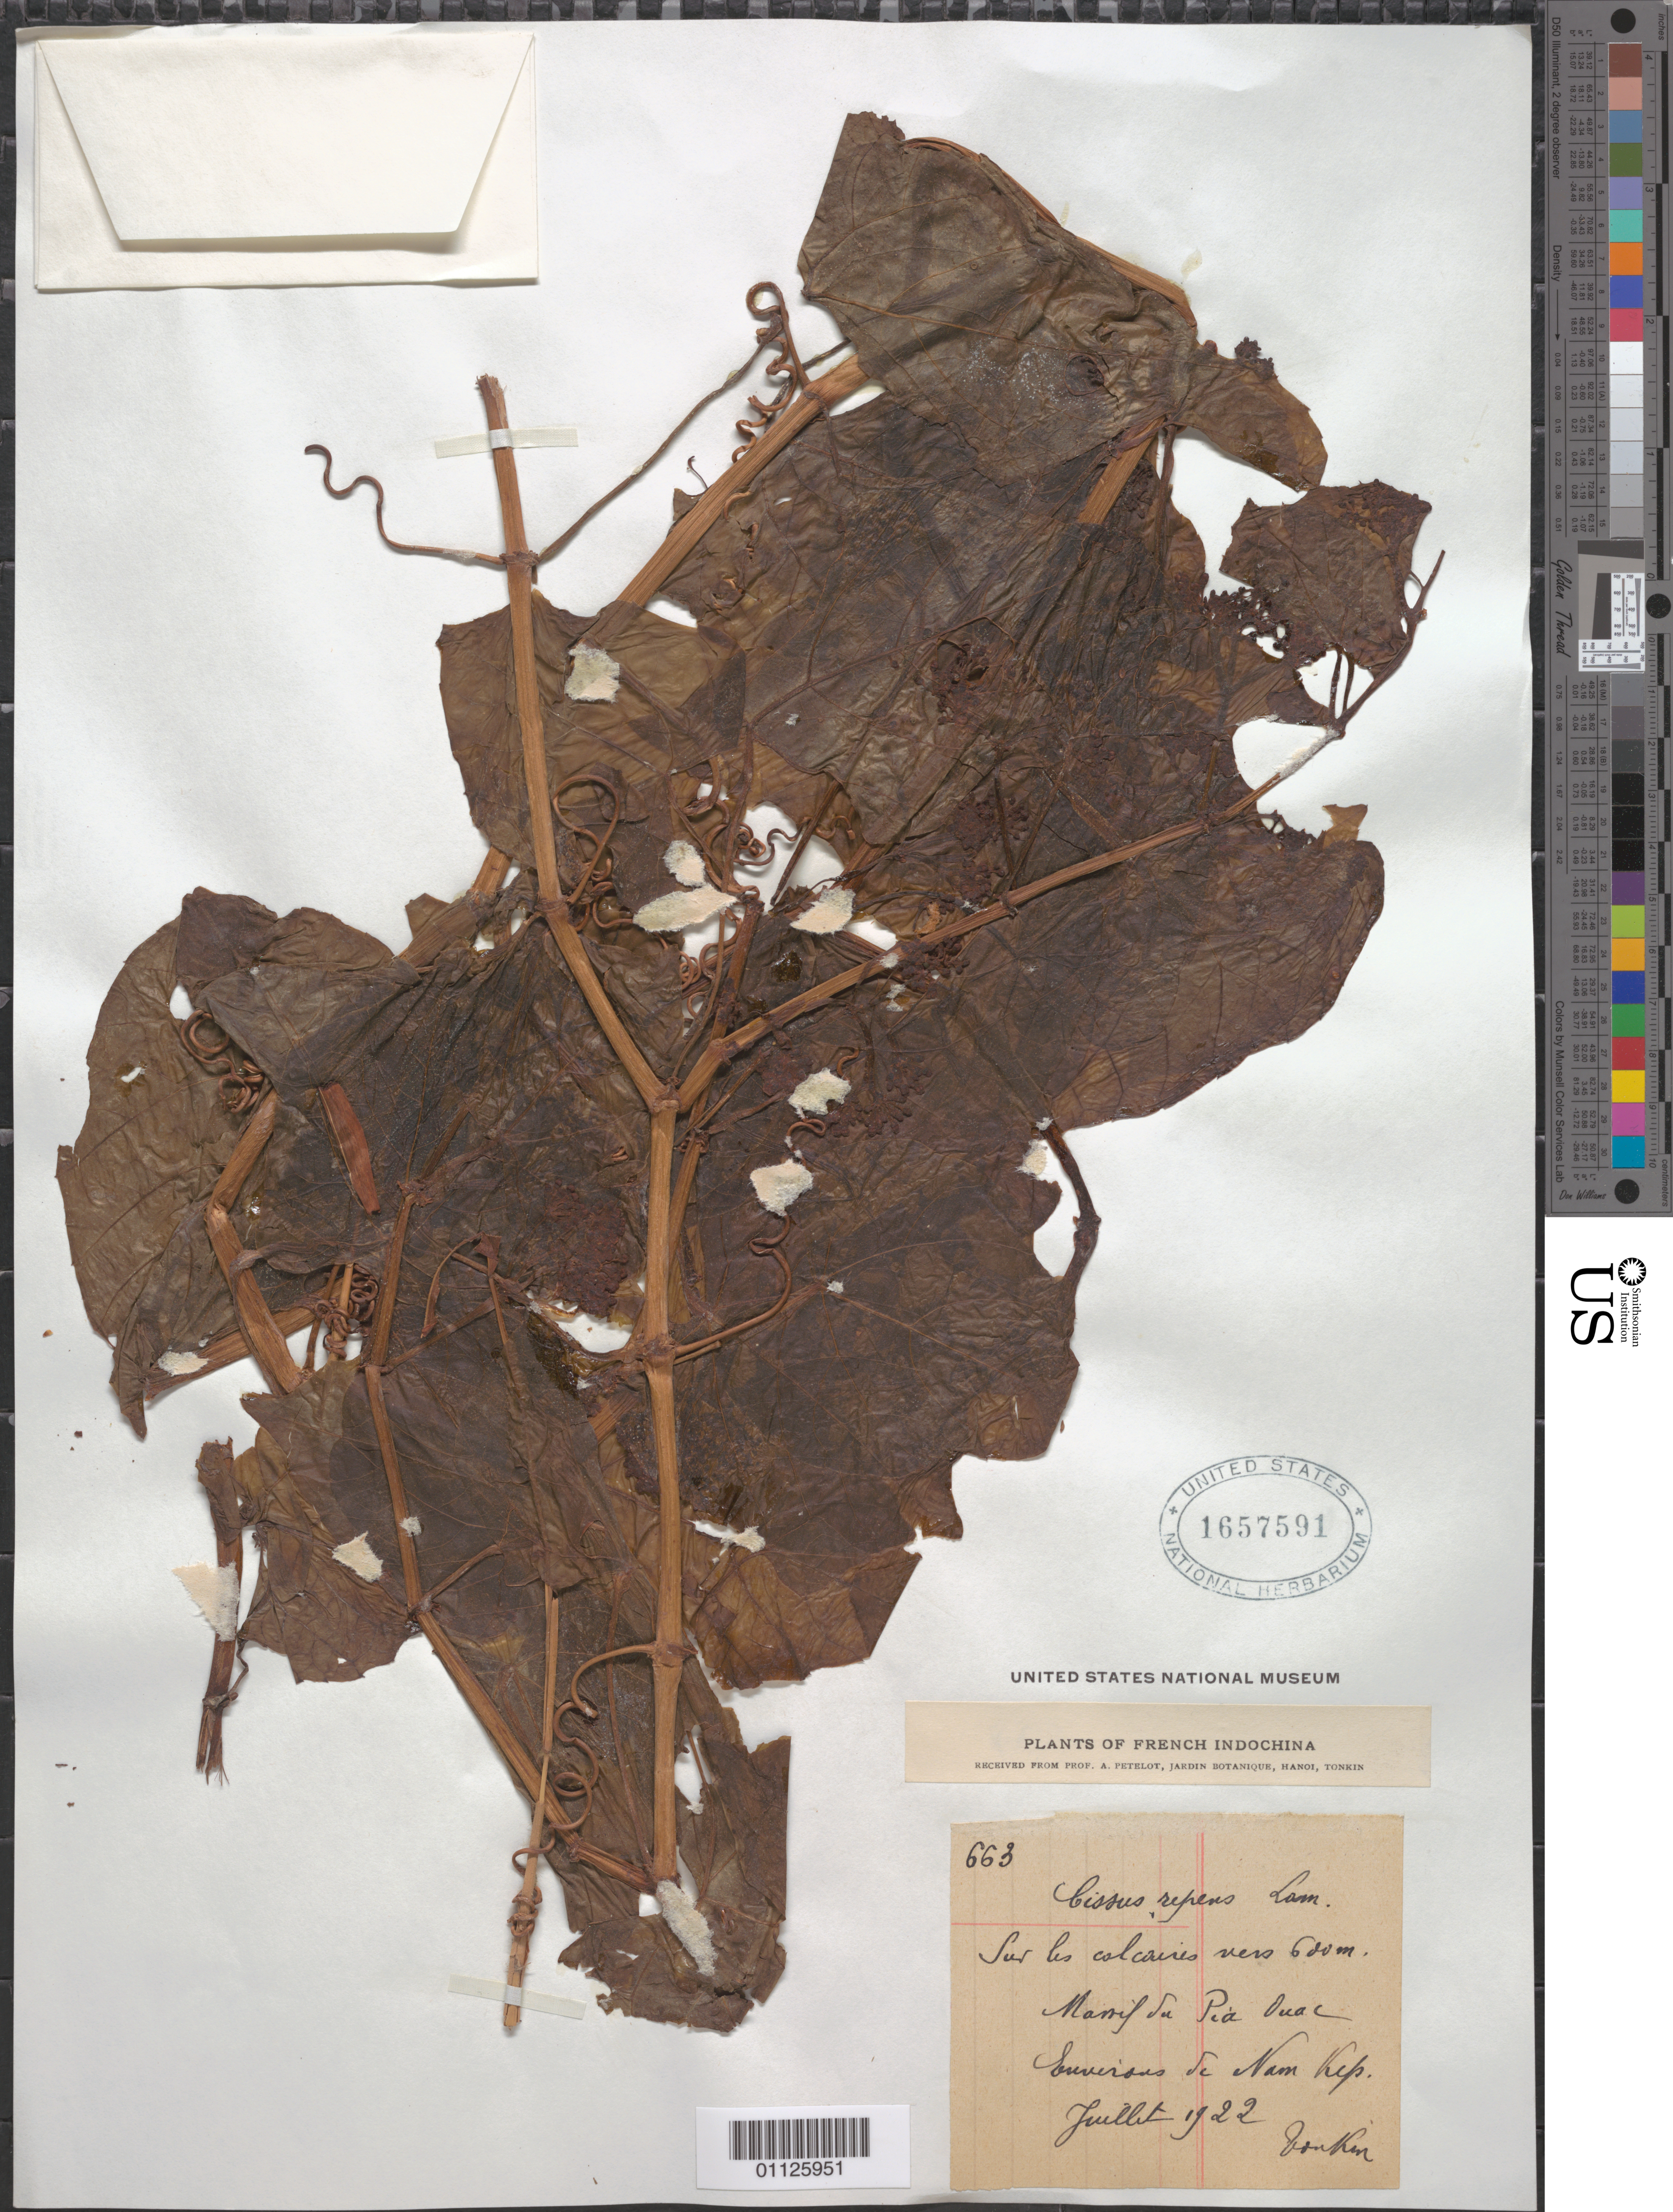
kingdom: Plantae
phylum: Tracheophyta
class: Magnoliopsida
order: Vitales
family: Vitaceae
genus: Cissus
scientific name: Cissus repens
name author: Lam.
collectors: A. Petelot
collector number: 663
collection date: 1922-07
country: Vietnam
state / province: Ha Noi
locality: Tonkin.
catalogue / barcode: US 1657591